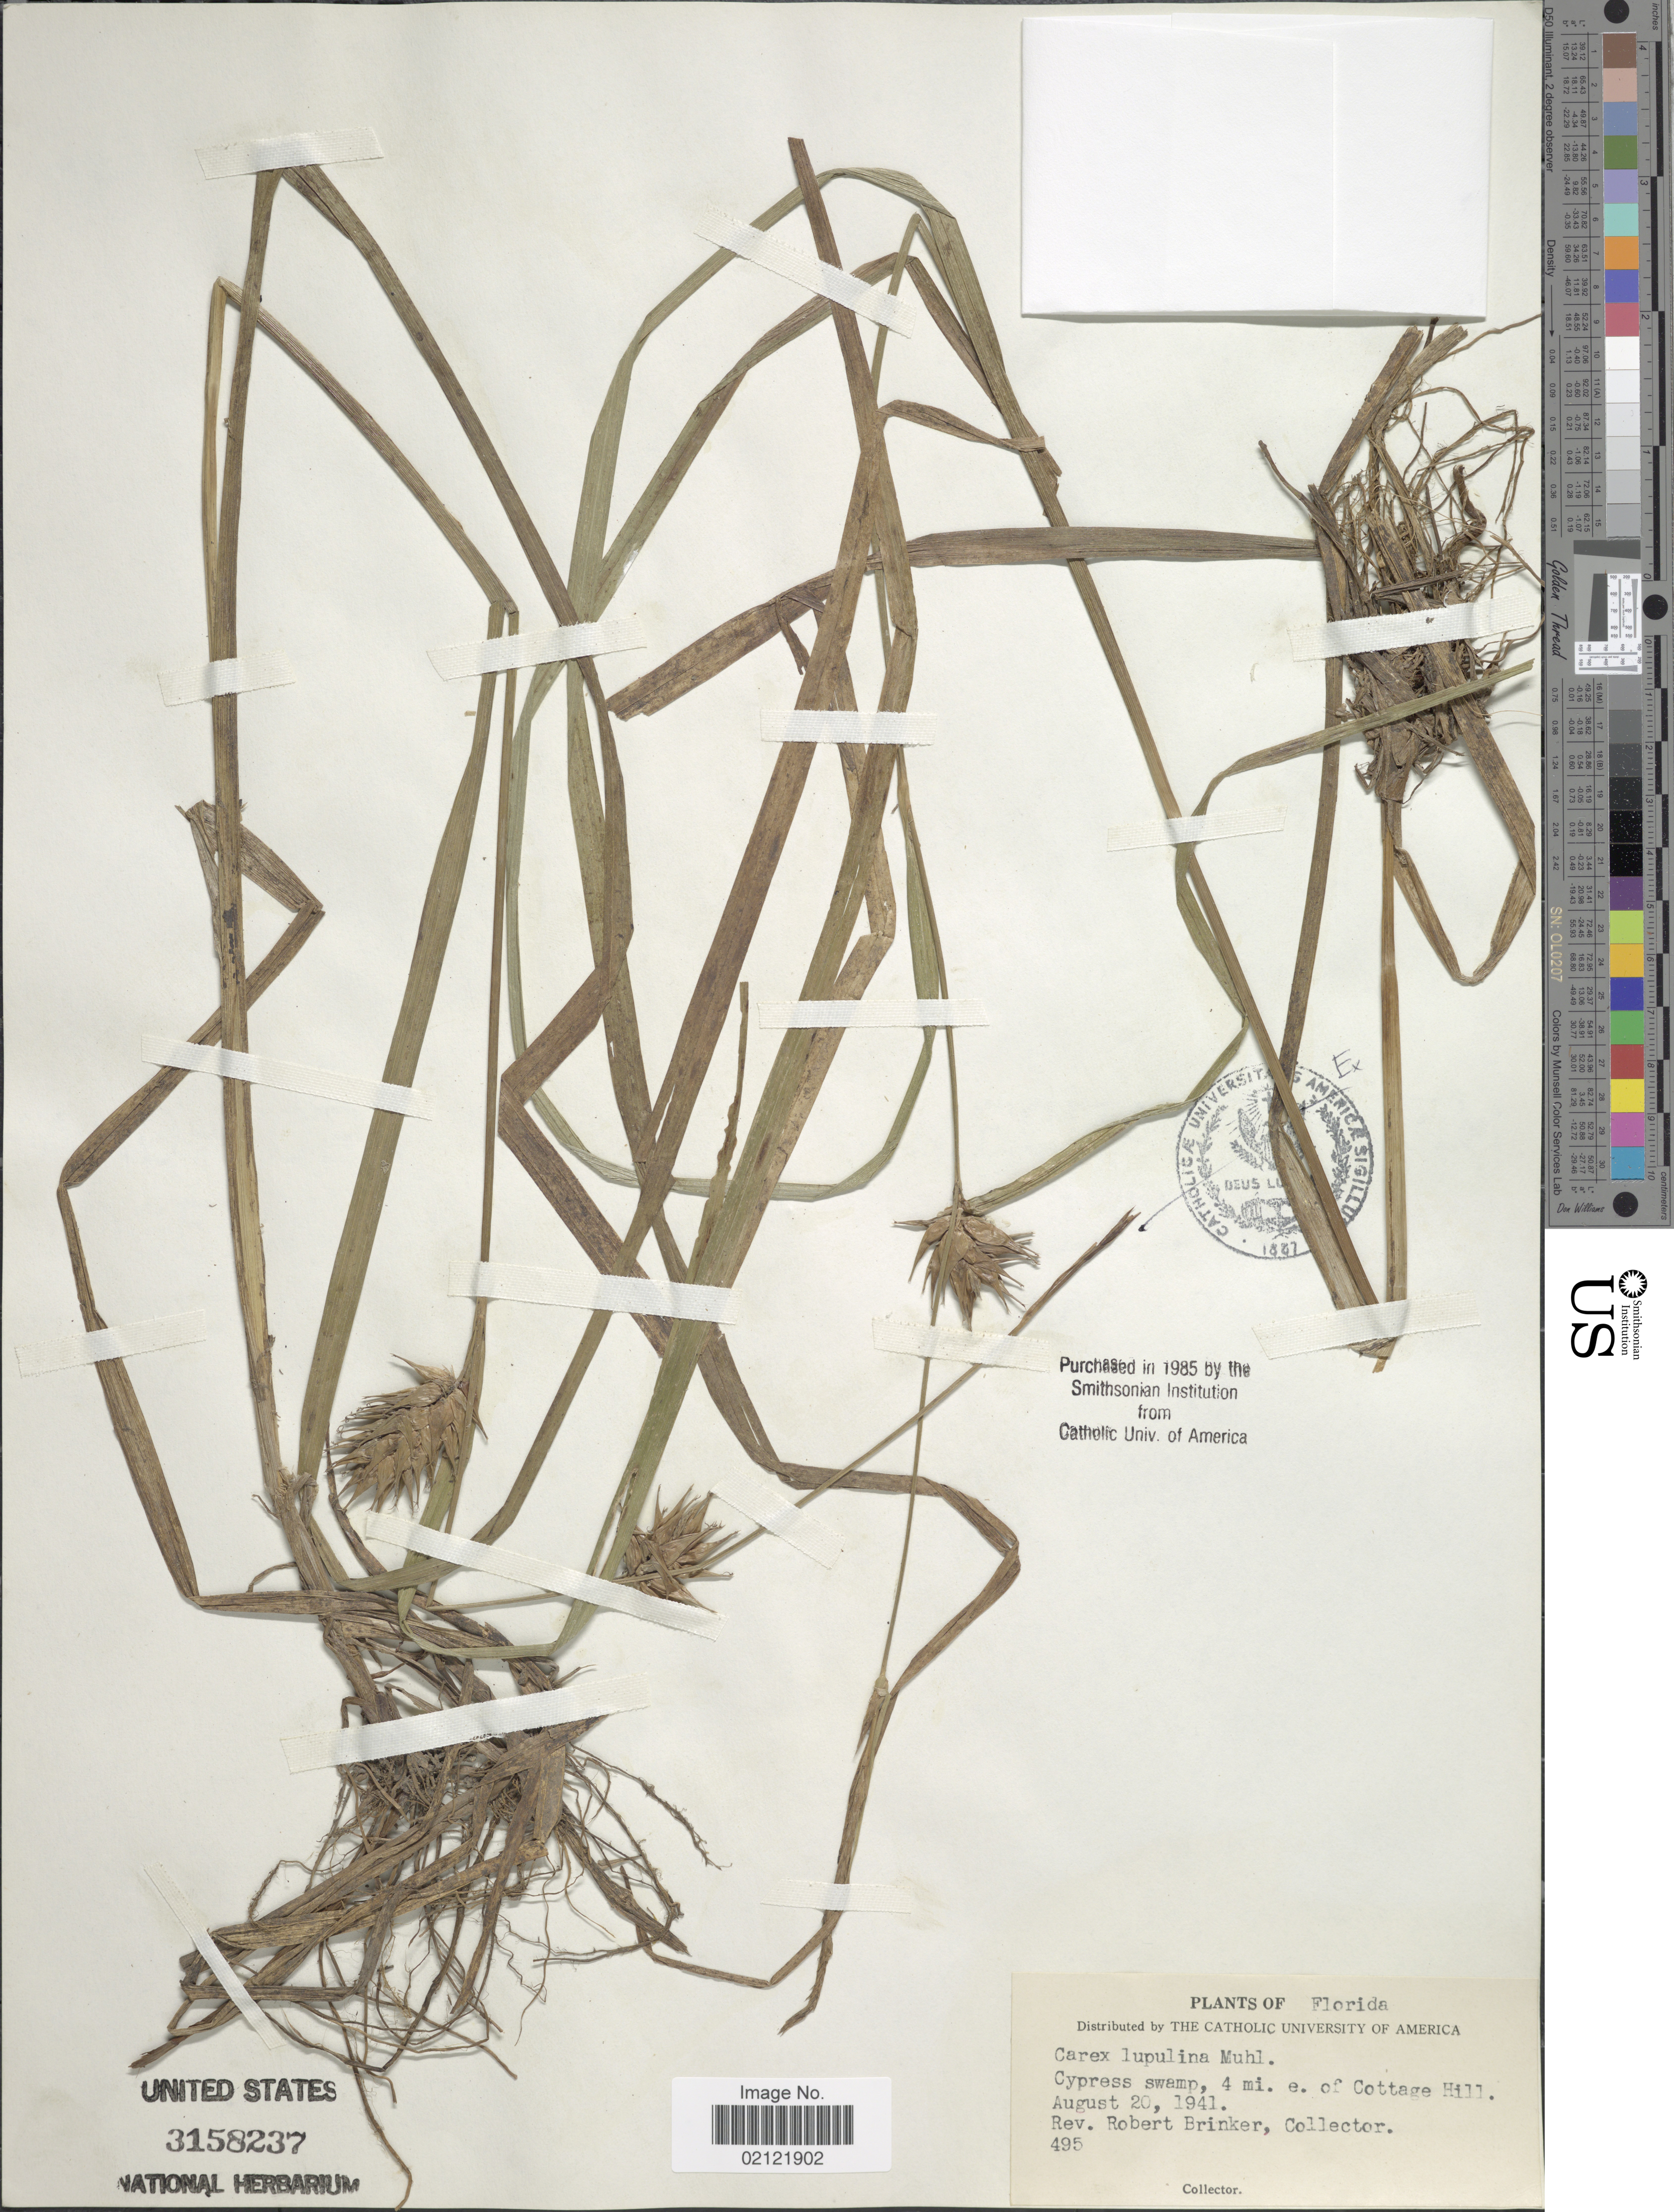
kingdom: Plantae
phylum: Tracheophyta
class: Liliopsida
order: Poales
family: Cyperaceae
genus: Carex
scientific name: Carex lupulina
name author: Muhl. ex Willd.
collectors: R. Brinker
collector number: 495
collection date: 1941-08-20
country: United States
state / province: Florida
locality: Cypress swamp, 4 mi. e. of Cottage Hill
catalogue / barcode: US 3158237